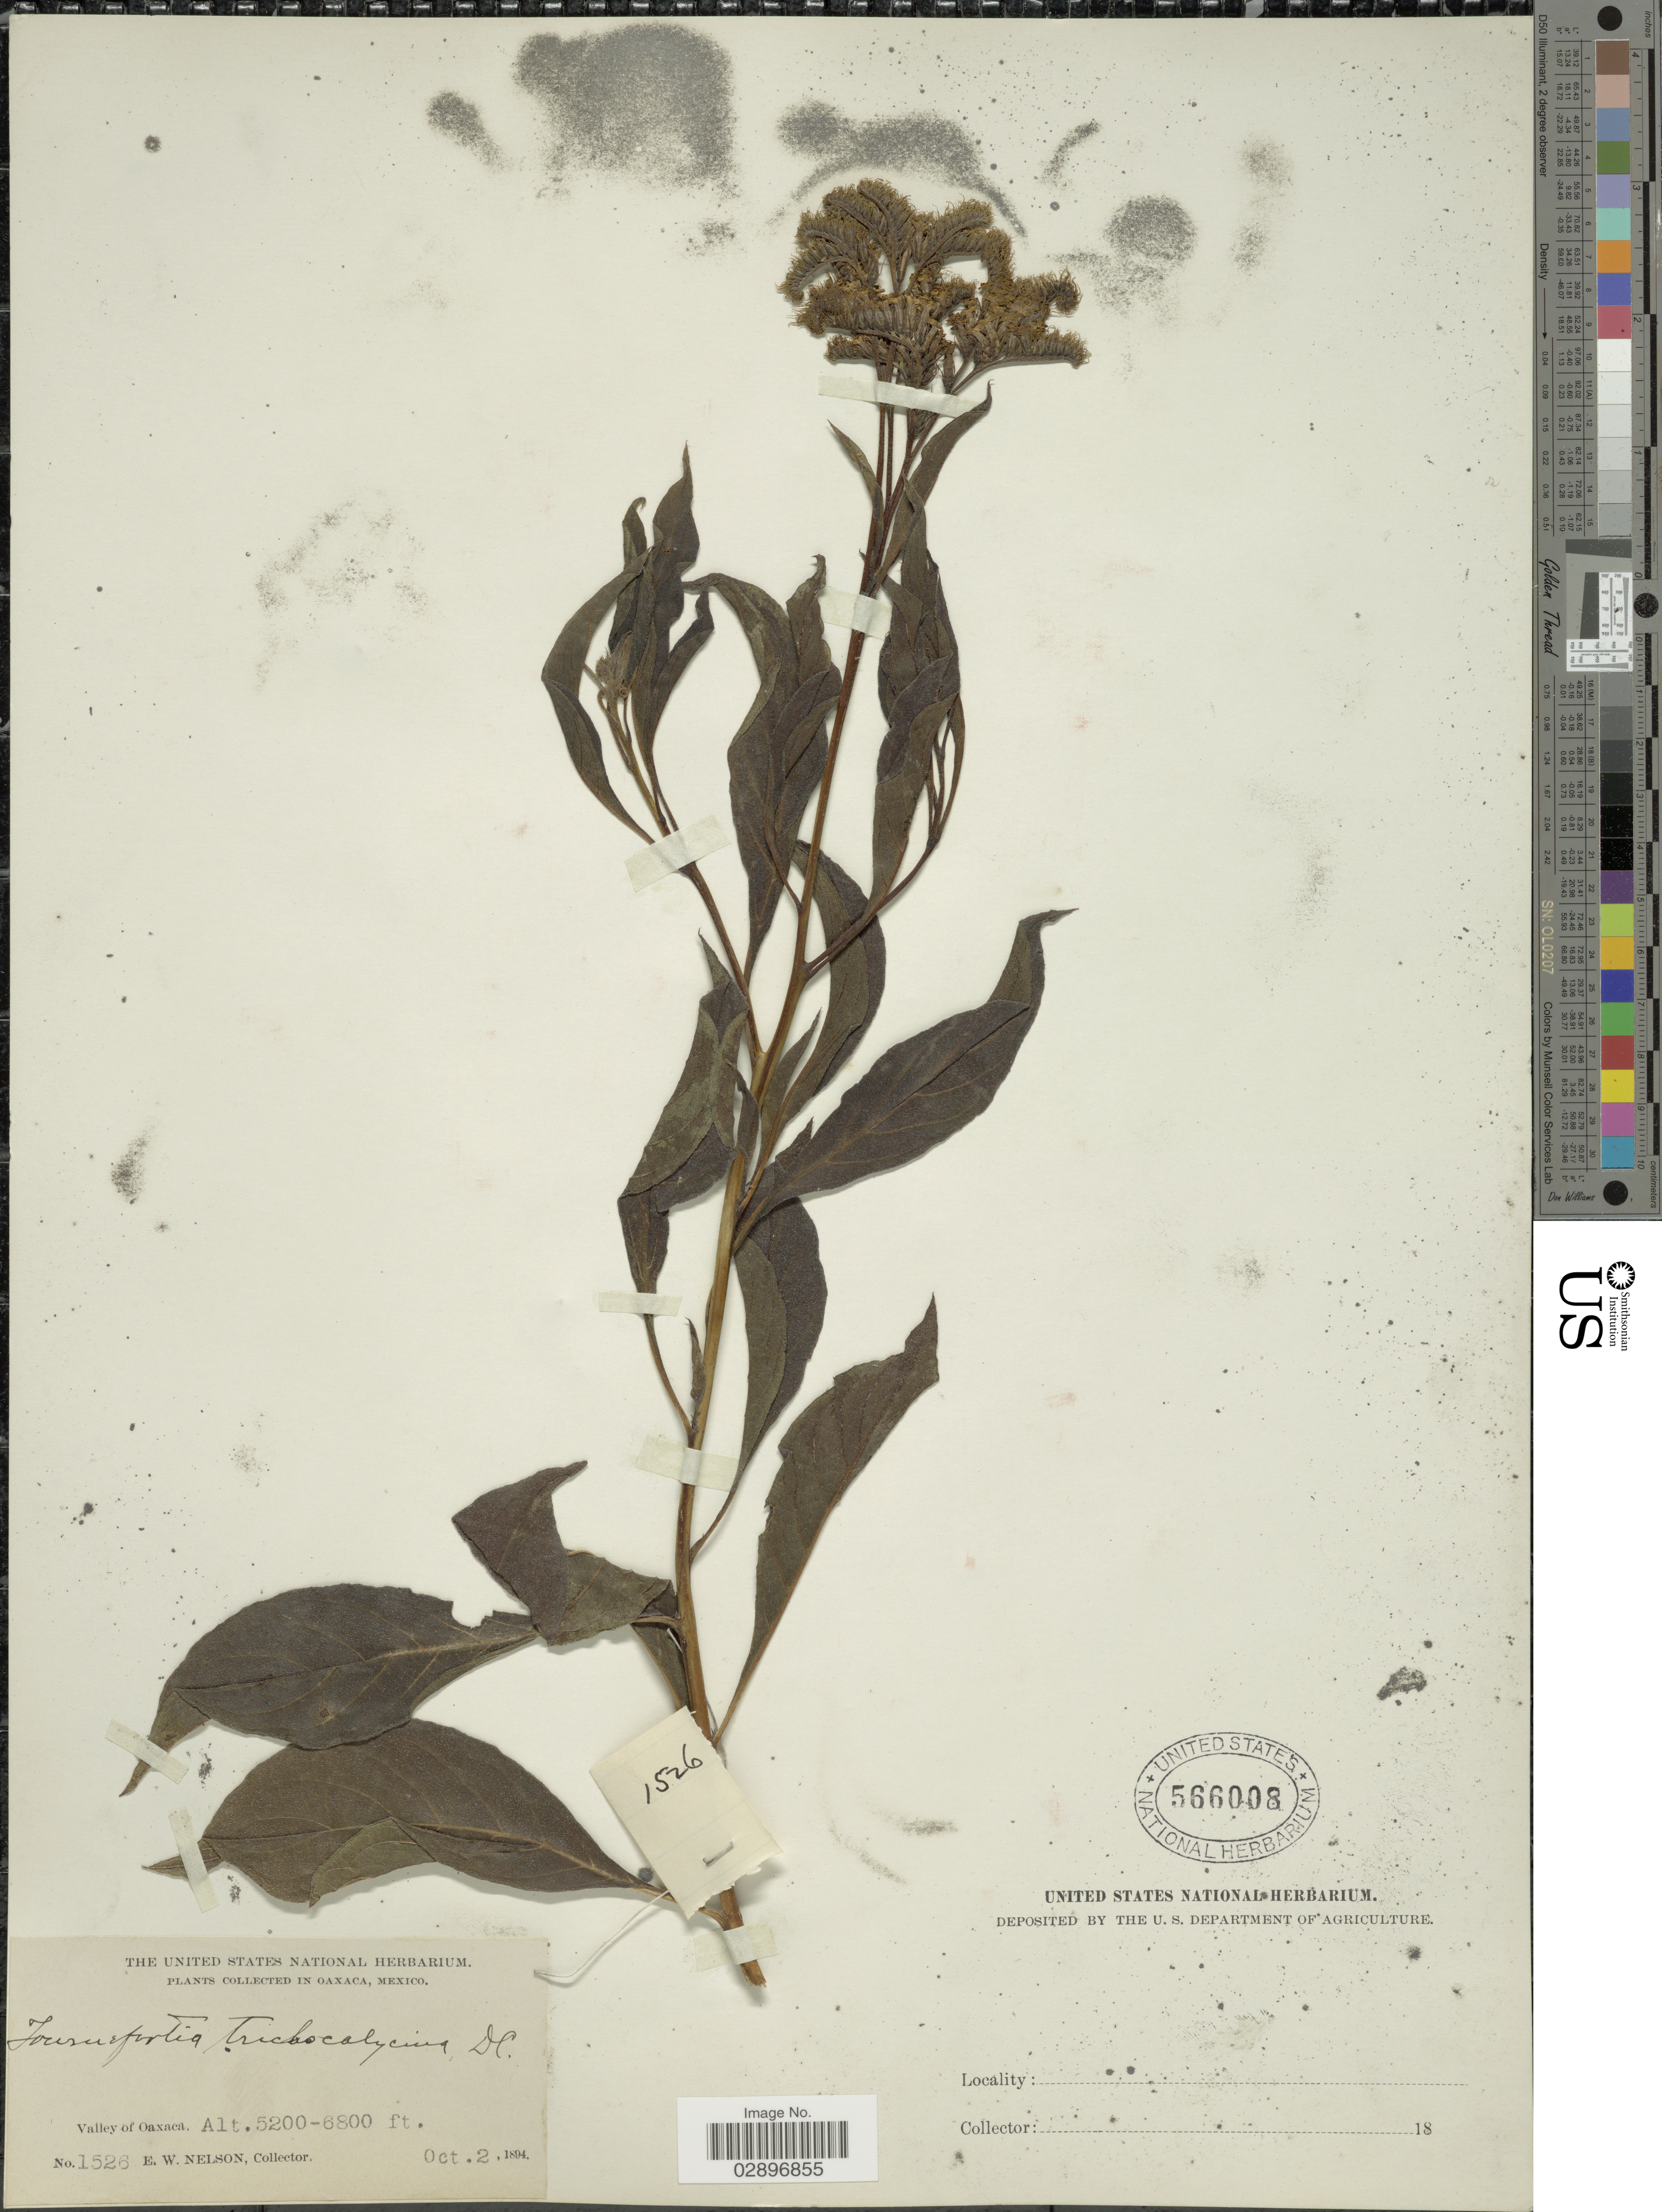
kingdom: Plantae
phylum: Tracheophyta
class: Magnoliopsida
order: Boraginales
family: Heliotropiaceae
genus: Tournefortia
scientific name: Tournefortia trichocalycina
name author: A. DC.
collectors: E. W. Nelson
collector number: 1526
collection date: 1894-10-02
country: Mexico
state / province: Oaxaca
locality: In Oaxaca. Valley of Oaxaca.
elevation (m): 1585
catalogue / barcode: US 566008